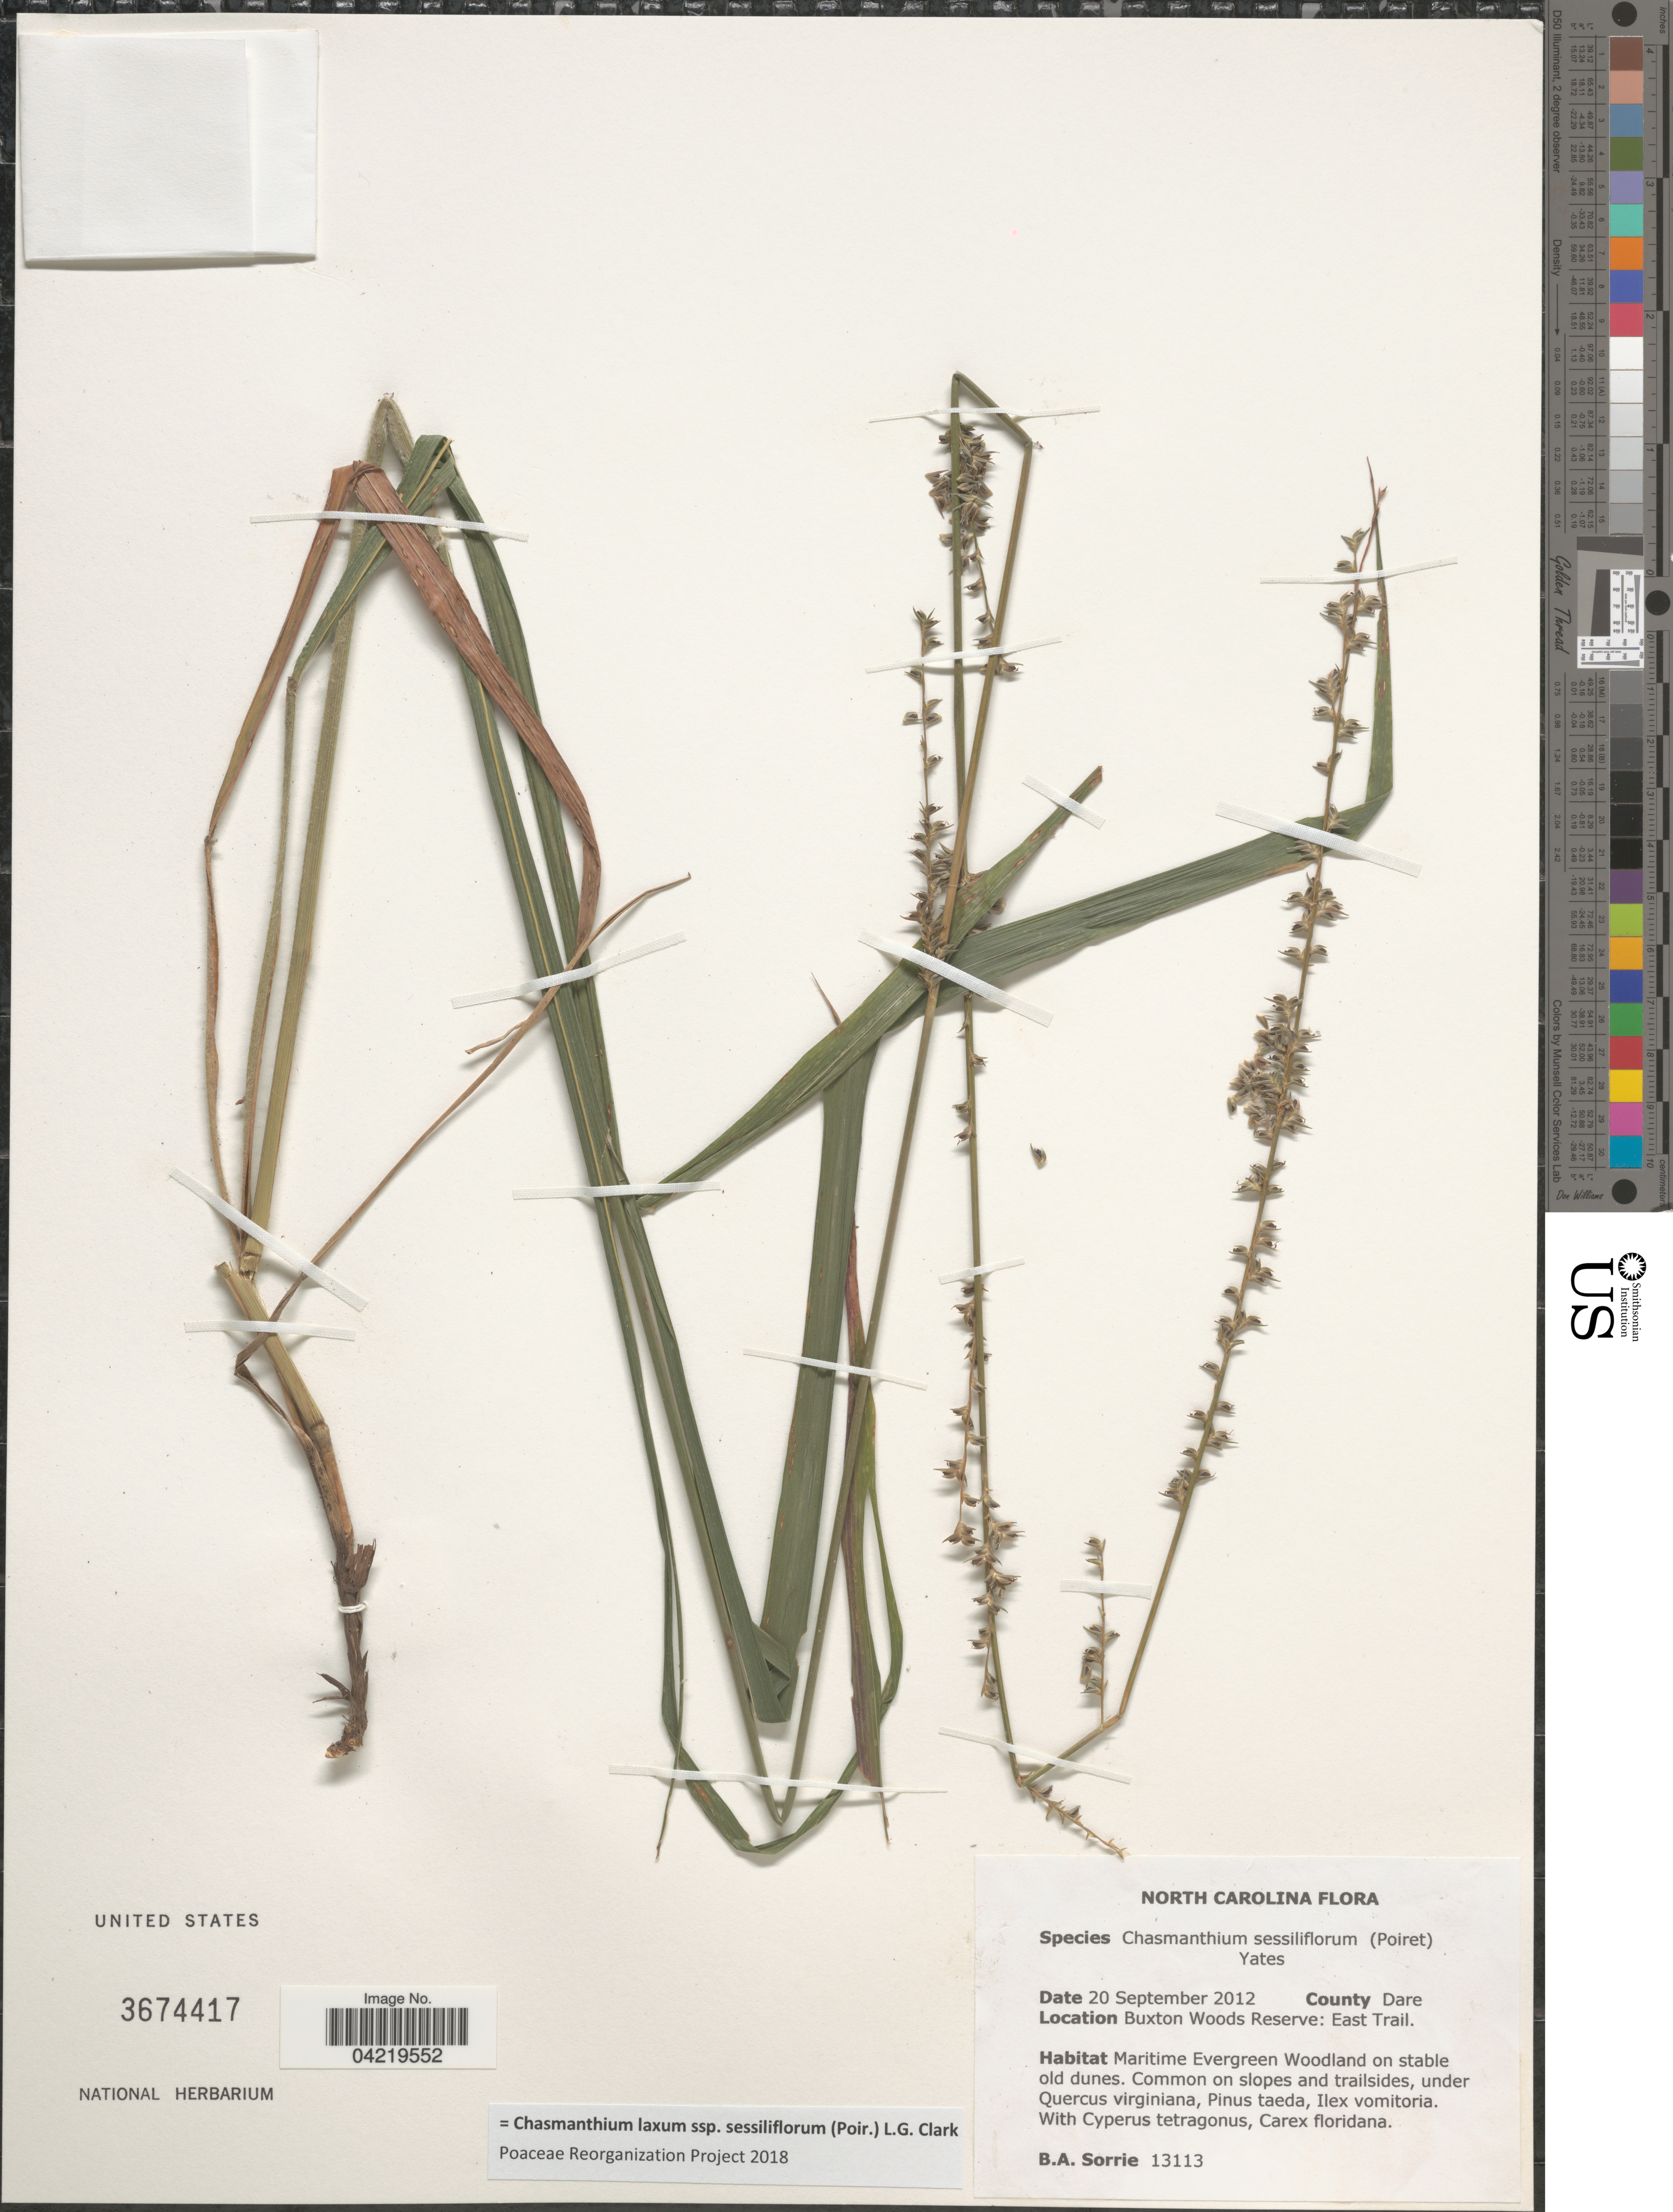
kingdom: Plantae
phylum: Tracheophyta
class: Liliopsida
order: Poales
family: Poaceae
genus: Chasmanthium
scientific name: Chasmanthium laxum subsp. sessiliflorum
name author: (L.) H.O. Yates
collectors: B. Sorrie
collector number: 13113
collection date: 2012-09-20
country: United States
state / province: North Carolina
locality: County Dare. Buxton Woods Reserve: East Trail. Maritime Evergreen Woodland on stable old dunes.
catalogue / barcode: US 3674417